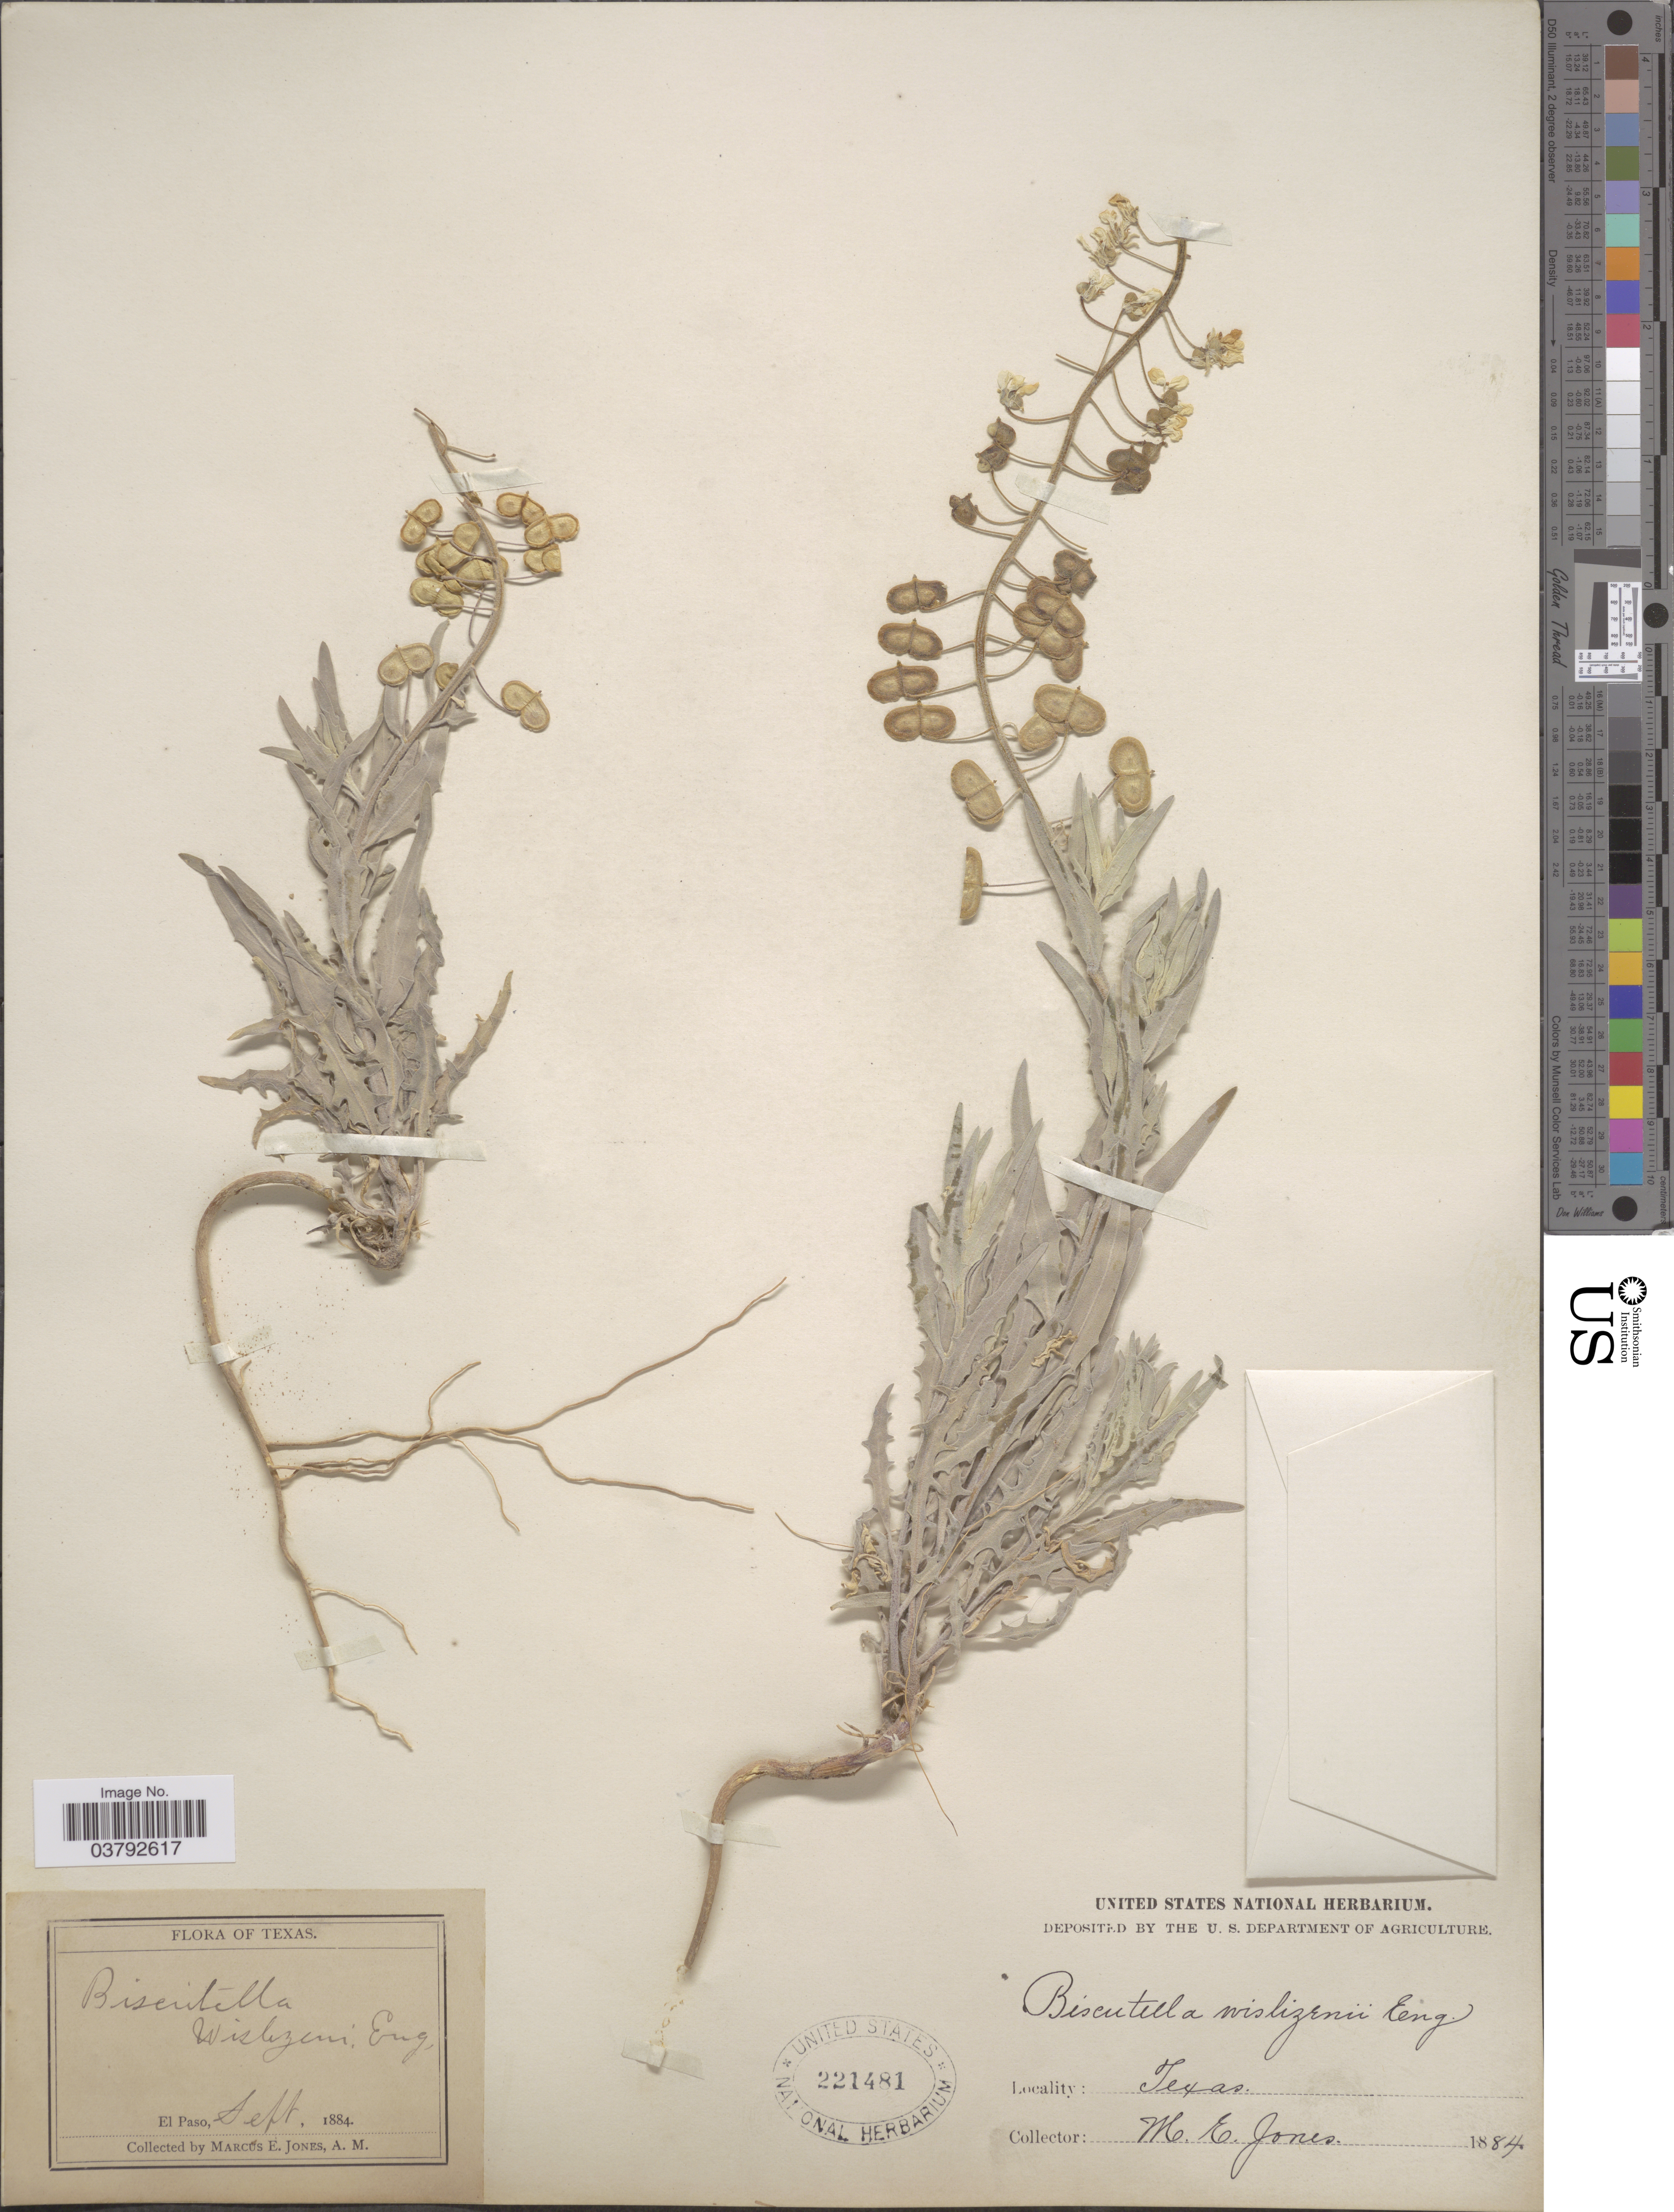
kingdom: Plantae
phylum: Tracheophyta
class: Magnoliopsida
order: Brassicales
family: Brassicaceae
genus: Dithyrea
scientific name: Dithyrea wislizeni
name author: Engelm.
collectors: M. E. Jones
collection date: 1884-09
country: United States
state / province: Texas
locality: El Paso.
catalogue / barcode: US 221481